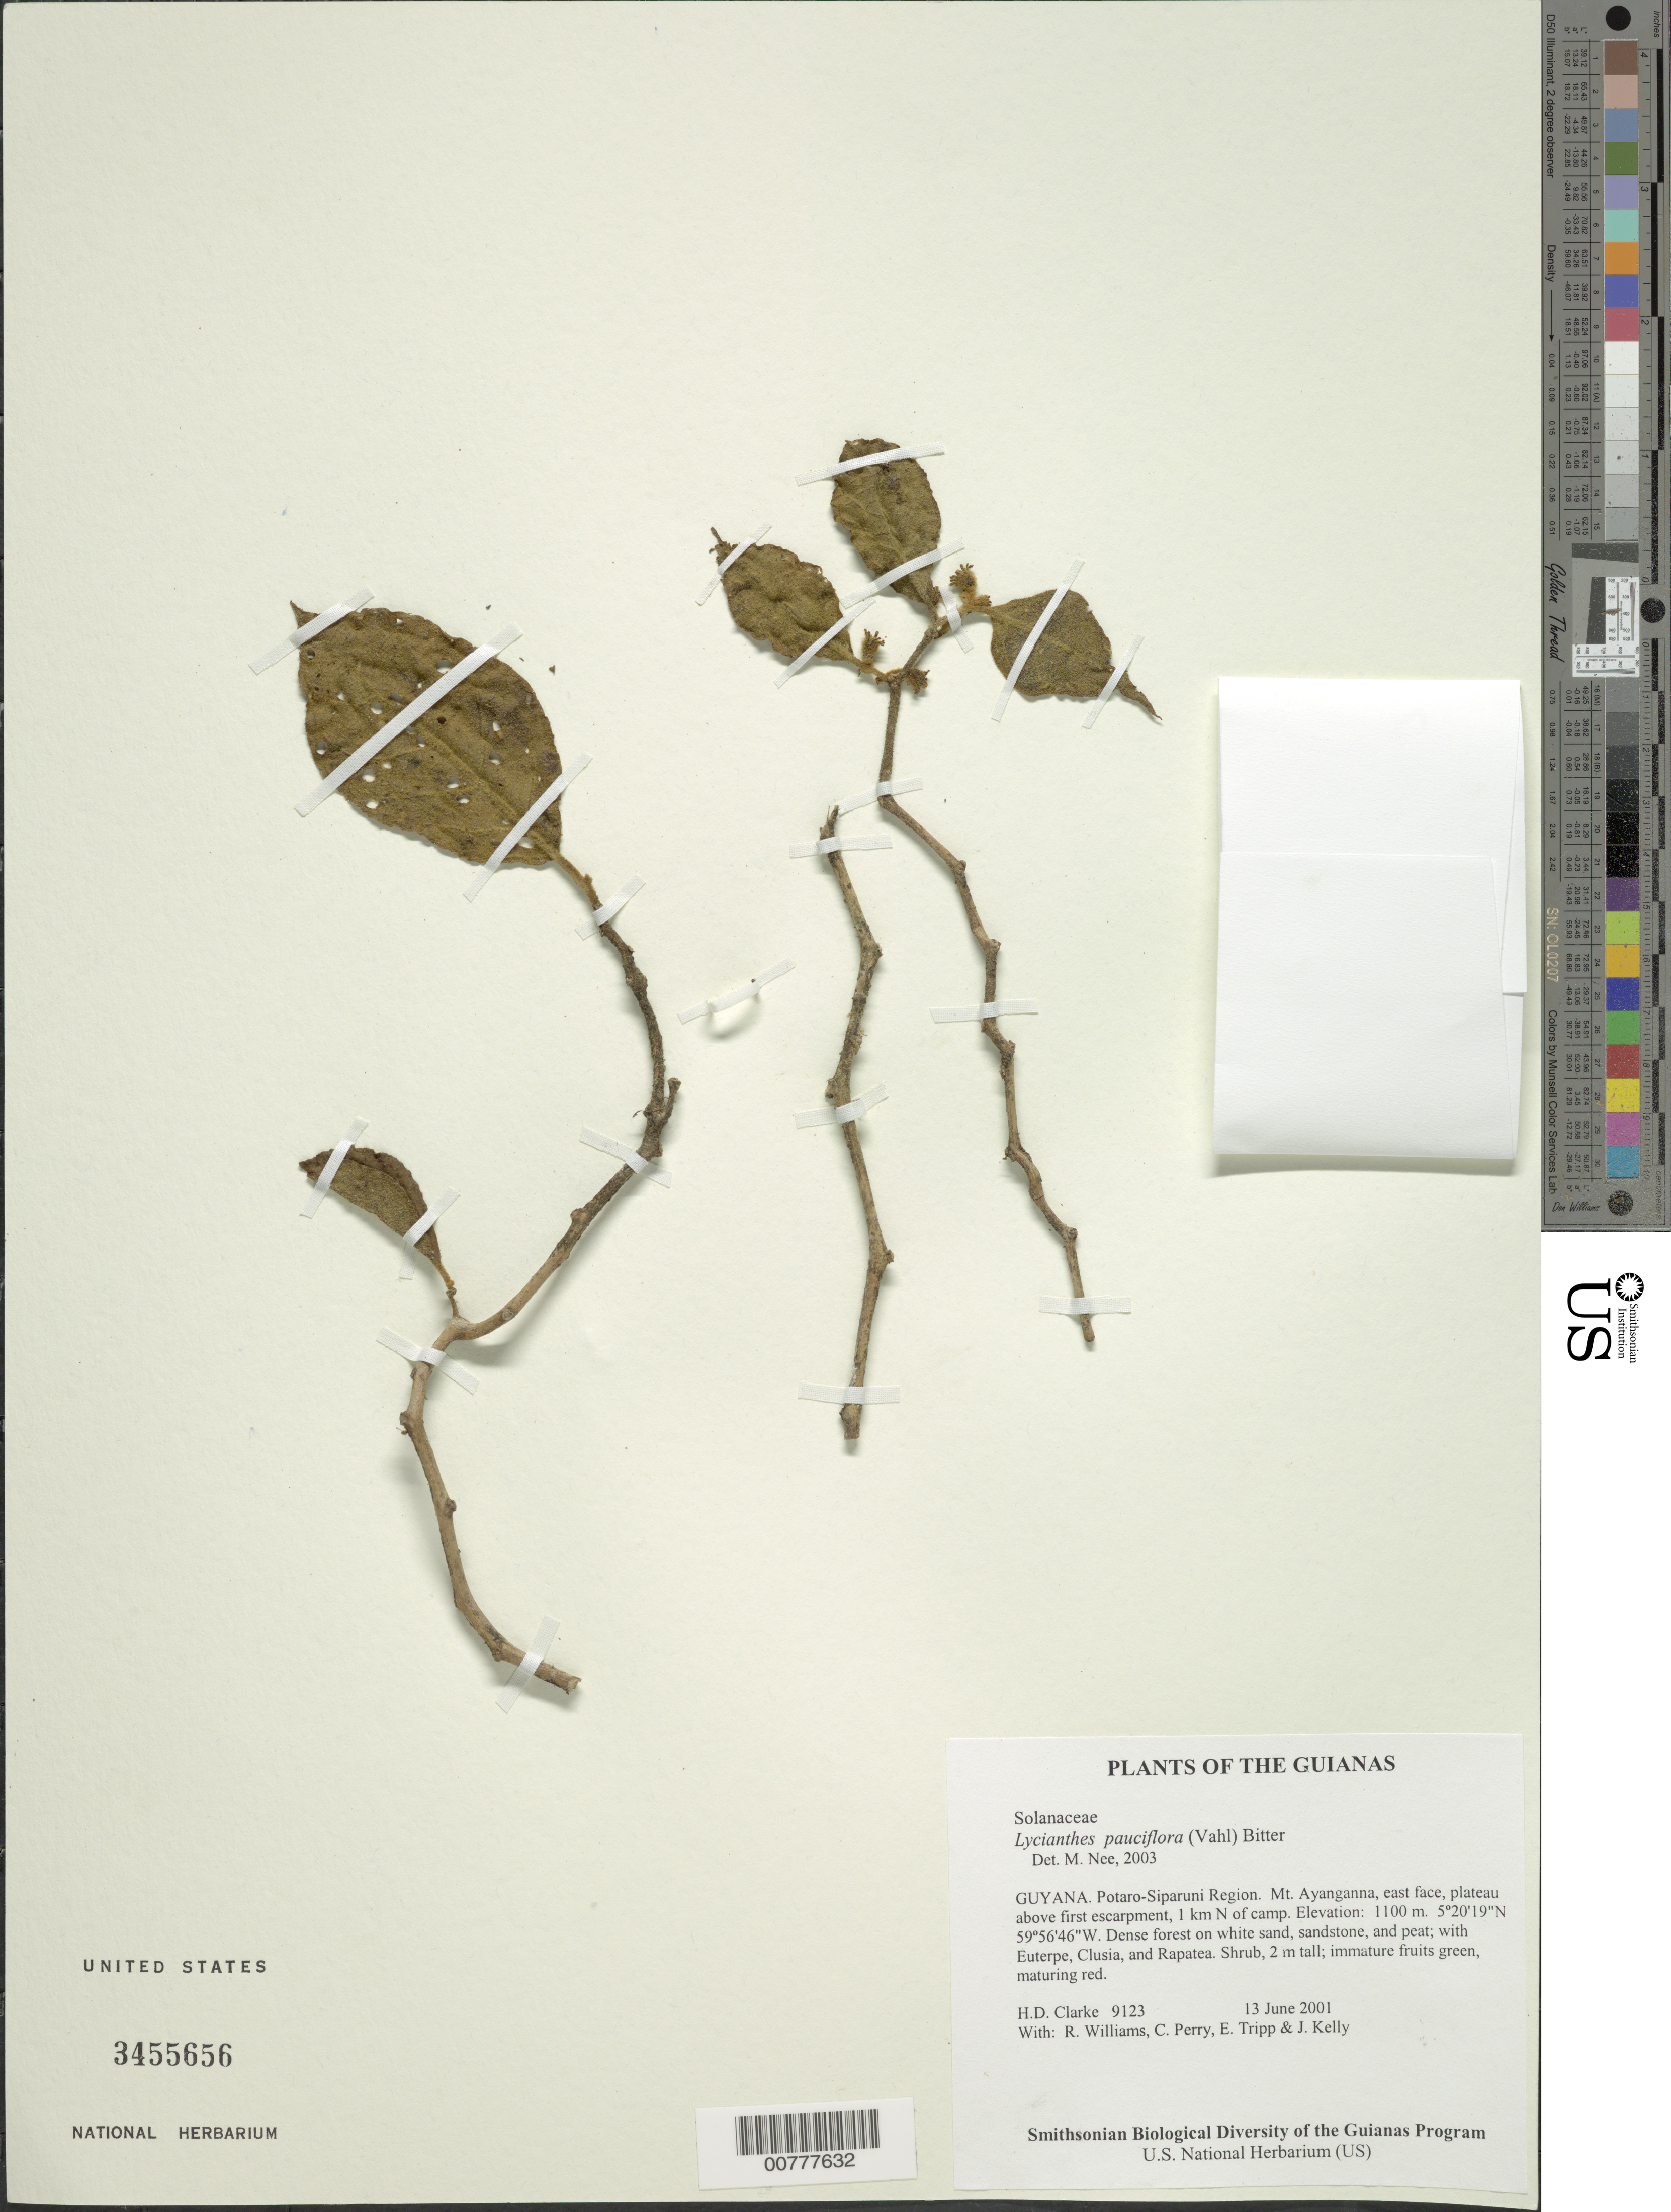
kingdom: Plantae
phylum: Tracheophyta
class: Magnoliopsida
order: Solanales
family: Solanaceae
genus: Lycianthes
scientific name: Lycianthes pauciflora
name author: (Vahl) Bitter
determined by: Nee, Michael H.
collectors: H. D. Clarke, R. Williams, C. Perry, E. Tripp & J. Kelly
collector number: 9123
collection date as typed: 13 June 2001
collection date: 2001-06-13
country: Guyana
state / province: Potaro-Siparuni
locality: Mt. Ayanganna, east face, plateau above first escarpment, 1 km N of camp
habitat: Dense forest on white sand, sandstone, and peat; with Euterpe, Clusia, and Rapatea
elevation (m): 1100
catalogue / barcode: US 3455656